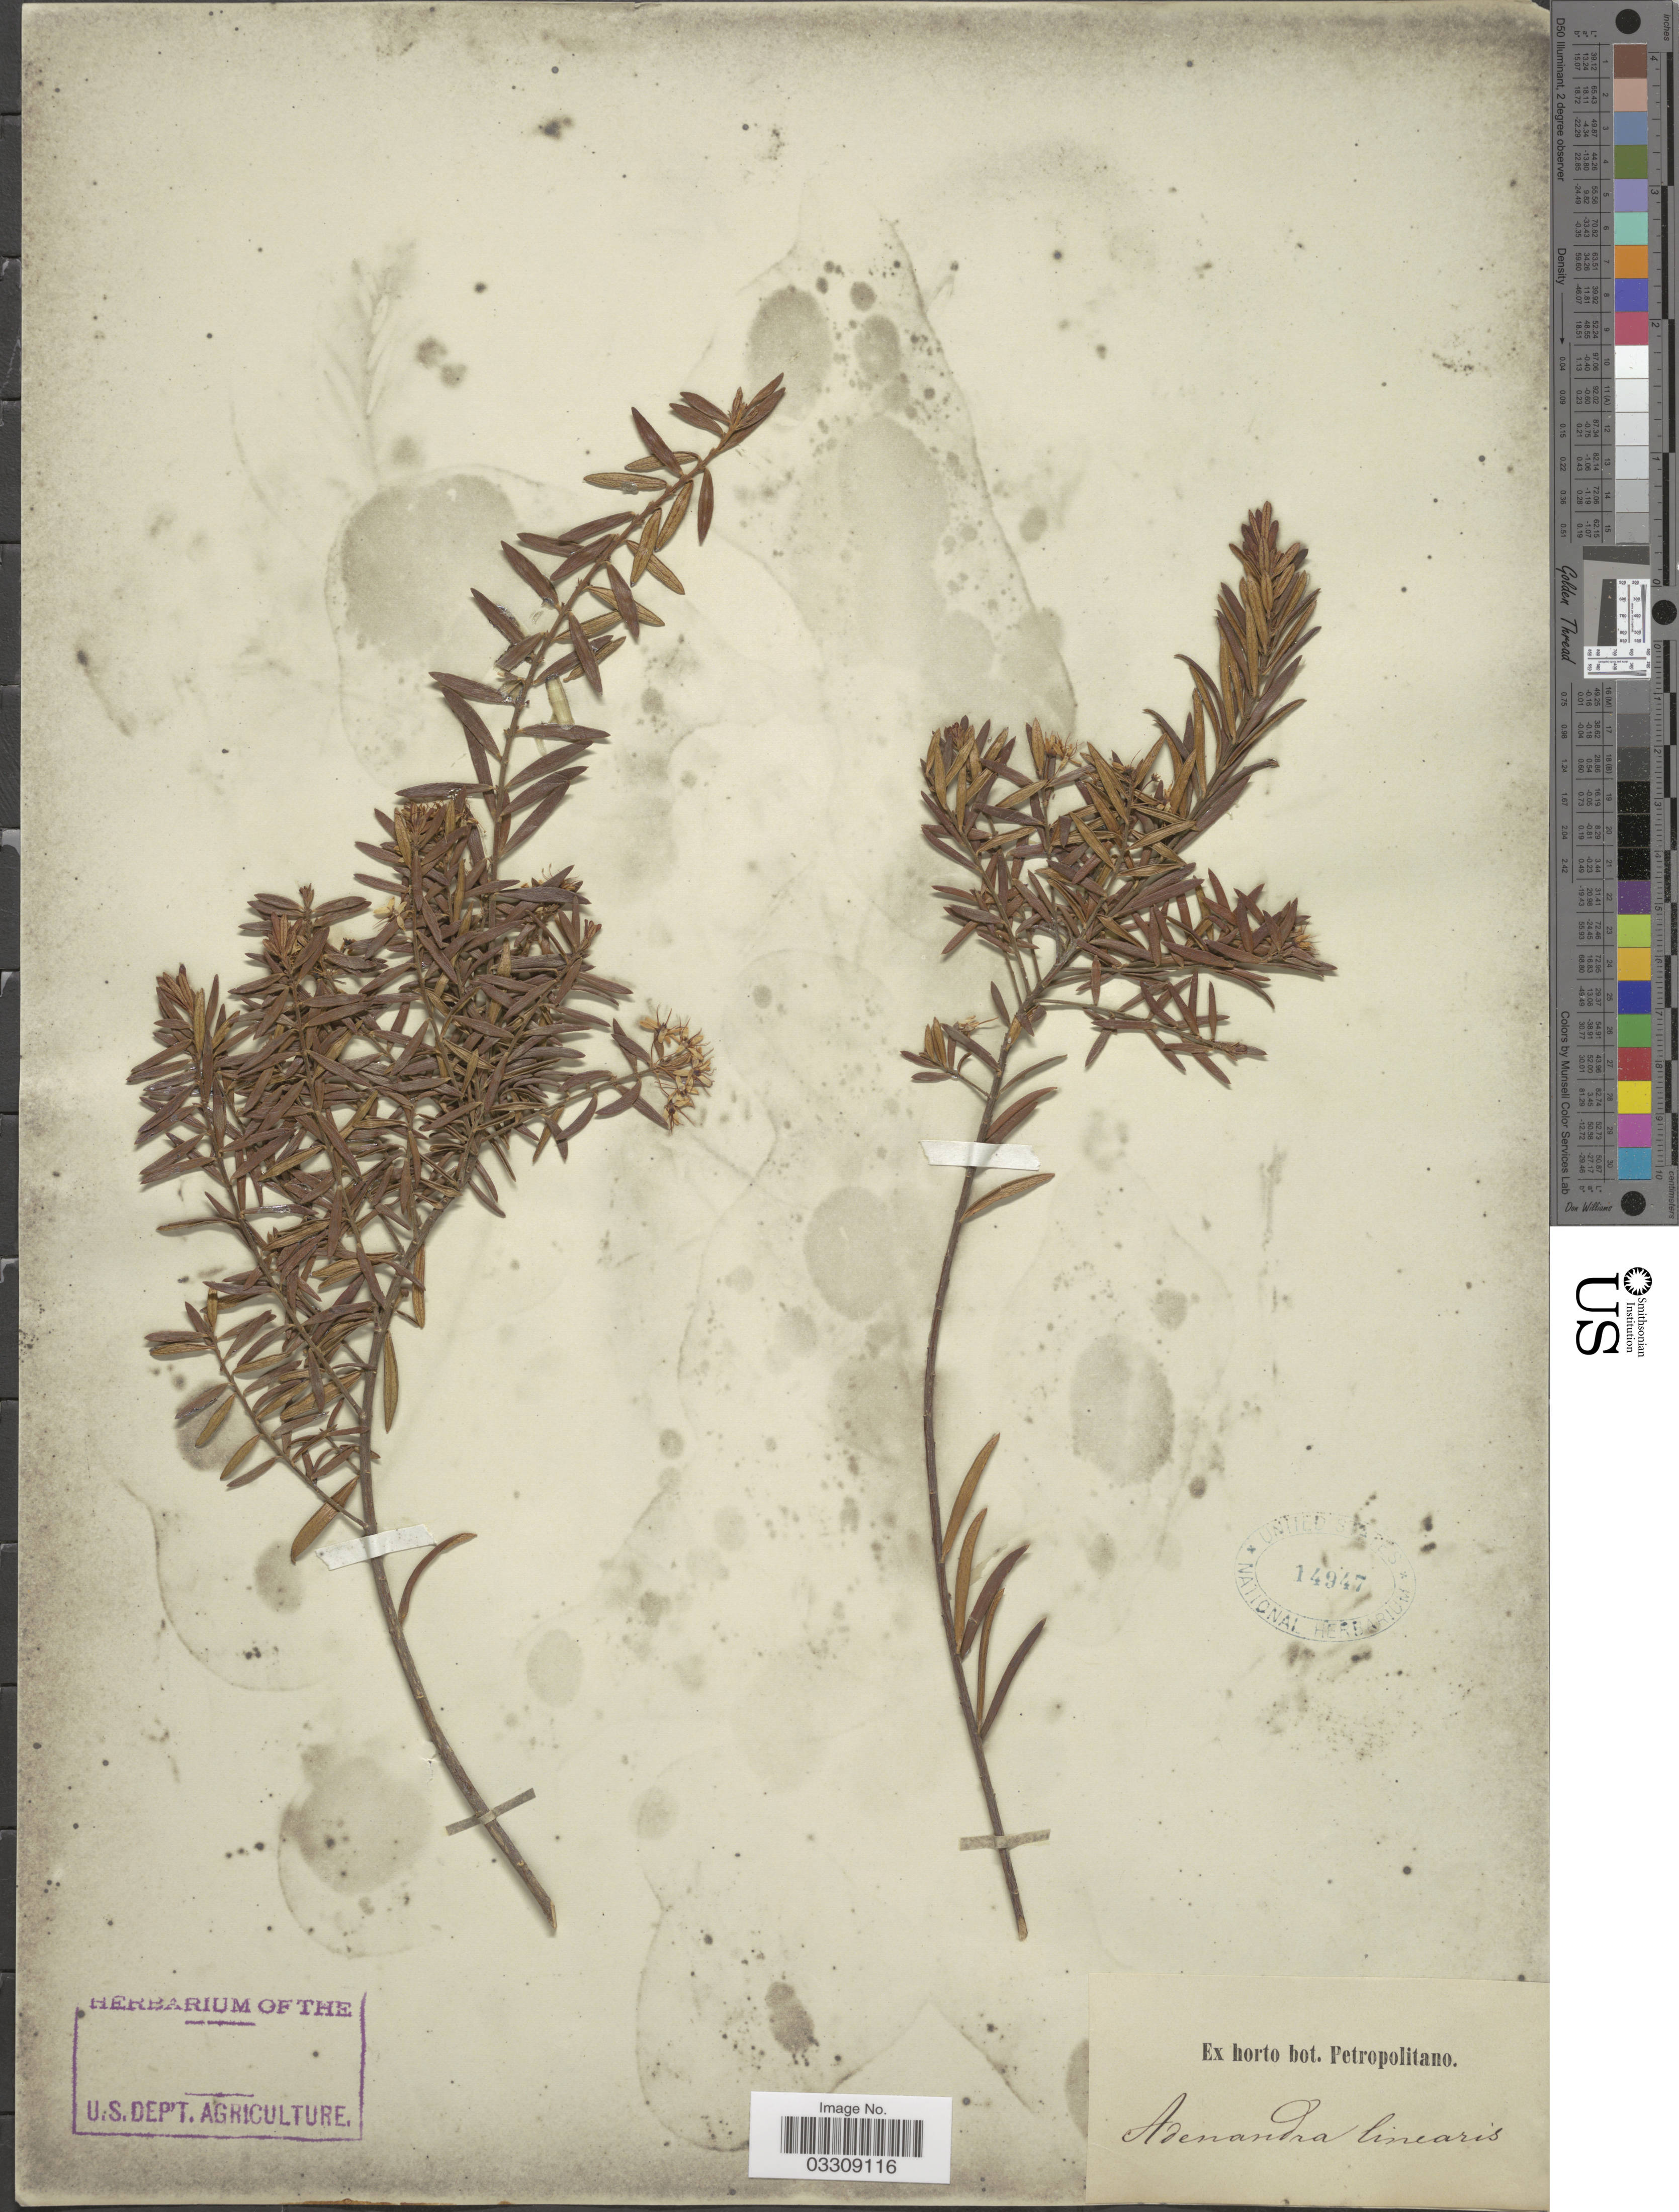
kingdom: Plantae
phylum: Tracheophyta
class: Magnoliopsida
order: Sapindales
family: Rutaceae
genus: Adenandra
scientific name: Adenandra linearis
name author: A. Juss.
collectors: ex Horto Bot. Petropolitano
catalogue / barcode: US 14947